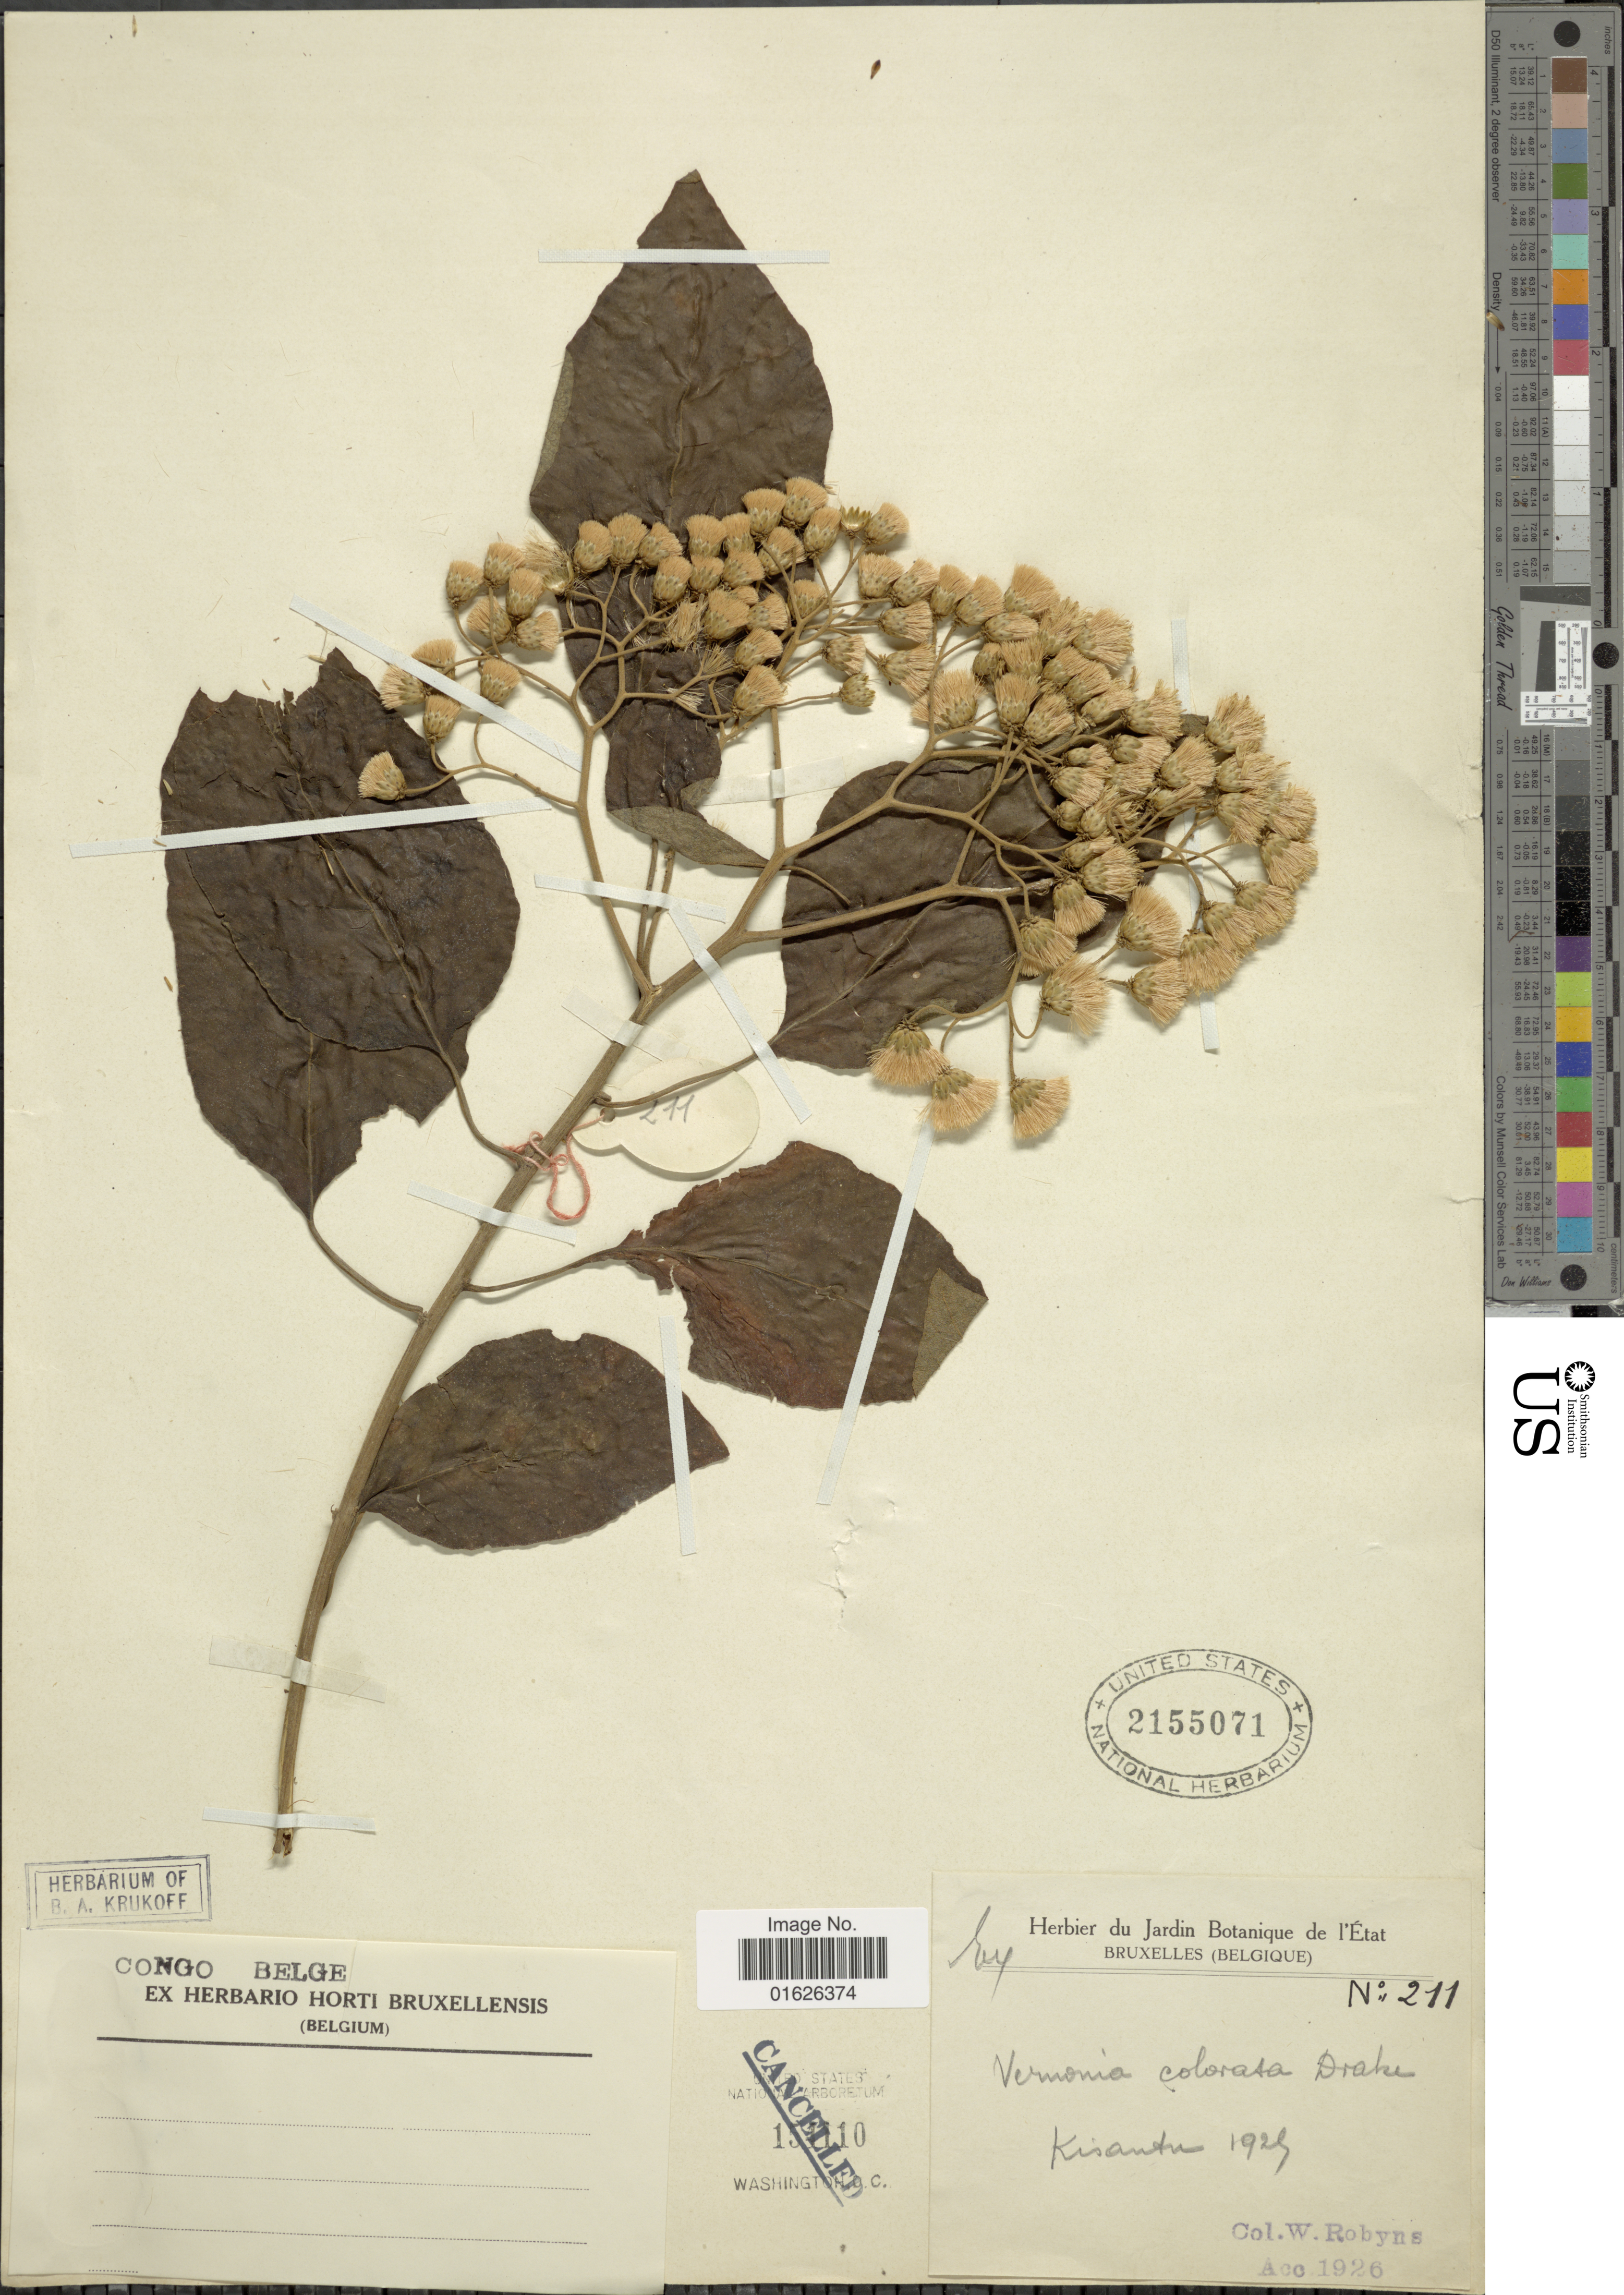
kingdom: Plantae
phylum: Tracheophyta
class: Magnoliopsida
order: Asterales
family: Asteraceae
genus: Gymnanthemum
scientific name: Gymnanthemum coloratum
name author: (Willd.) H. Rob. & B. Kahn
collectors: W. Robyns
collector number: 211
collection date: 1926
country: Congo, Democratic Republic of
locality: Congo Belge, Kisantu.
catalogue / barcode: US 2155071